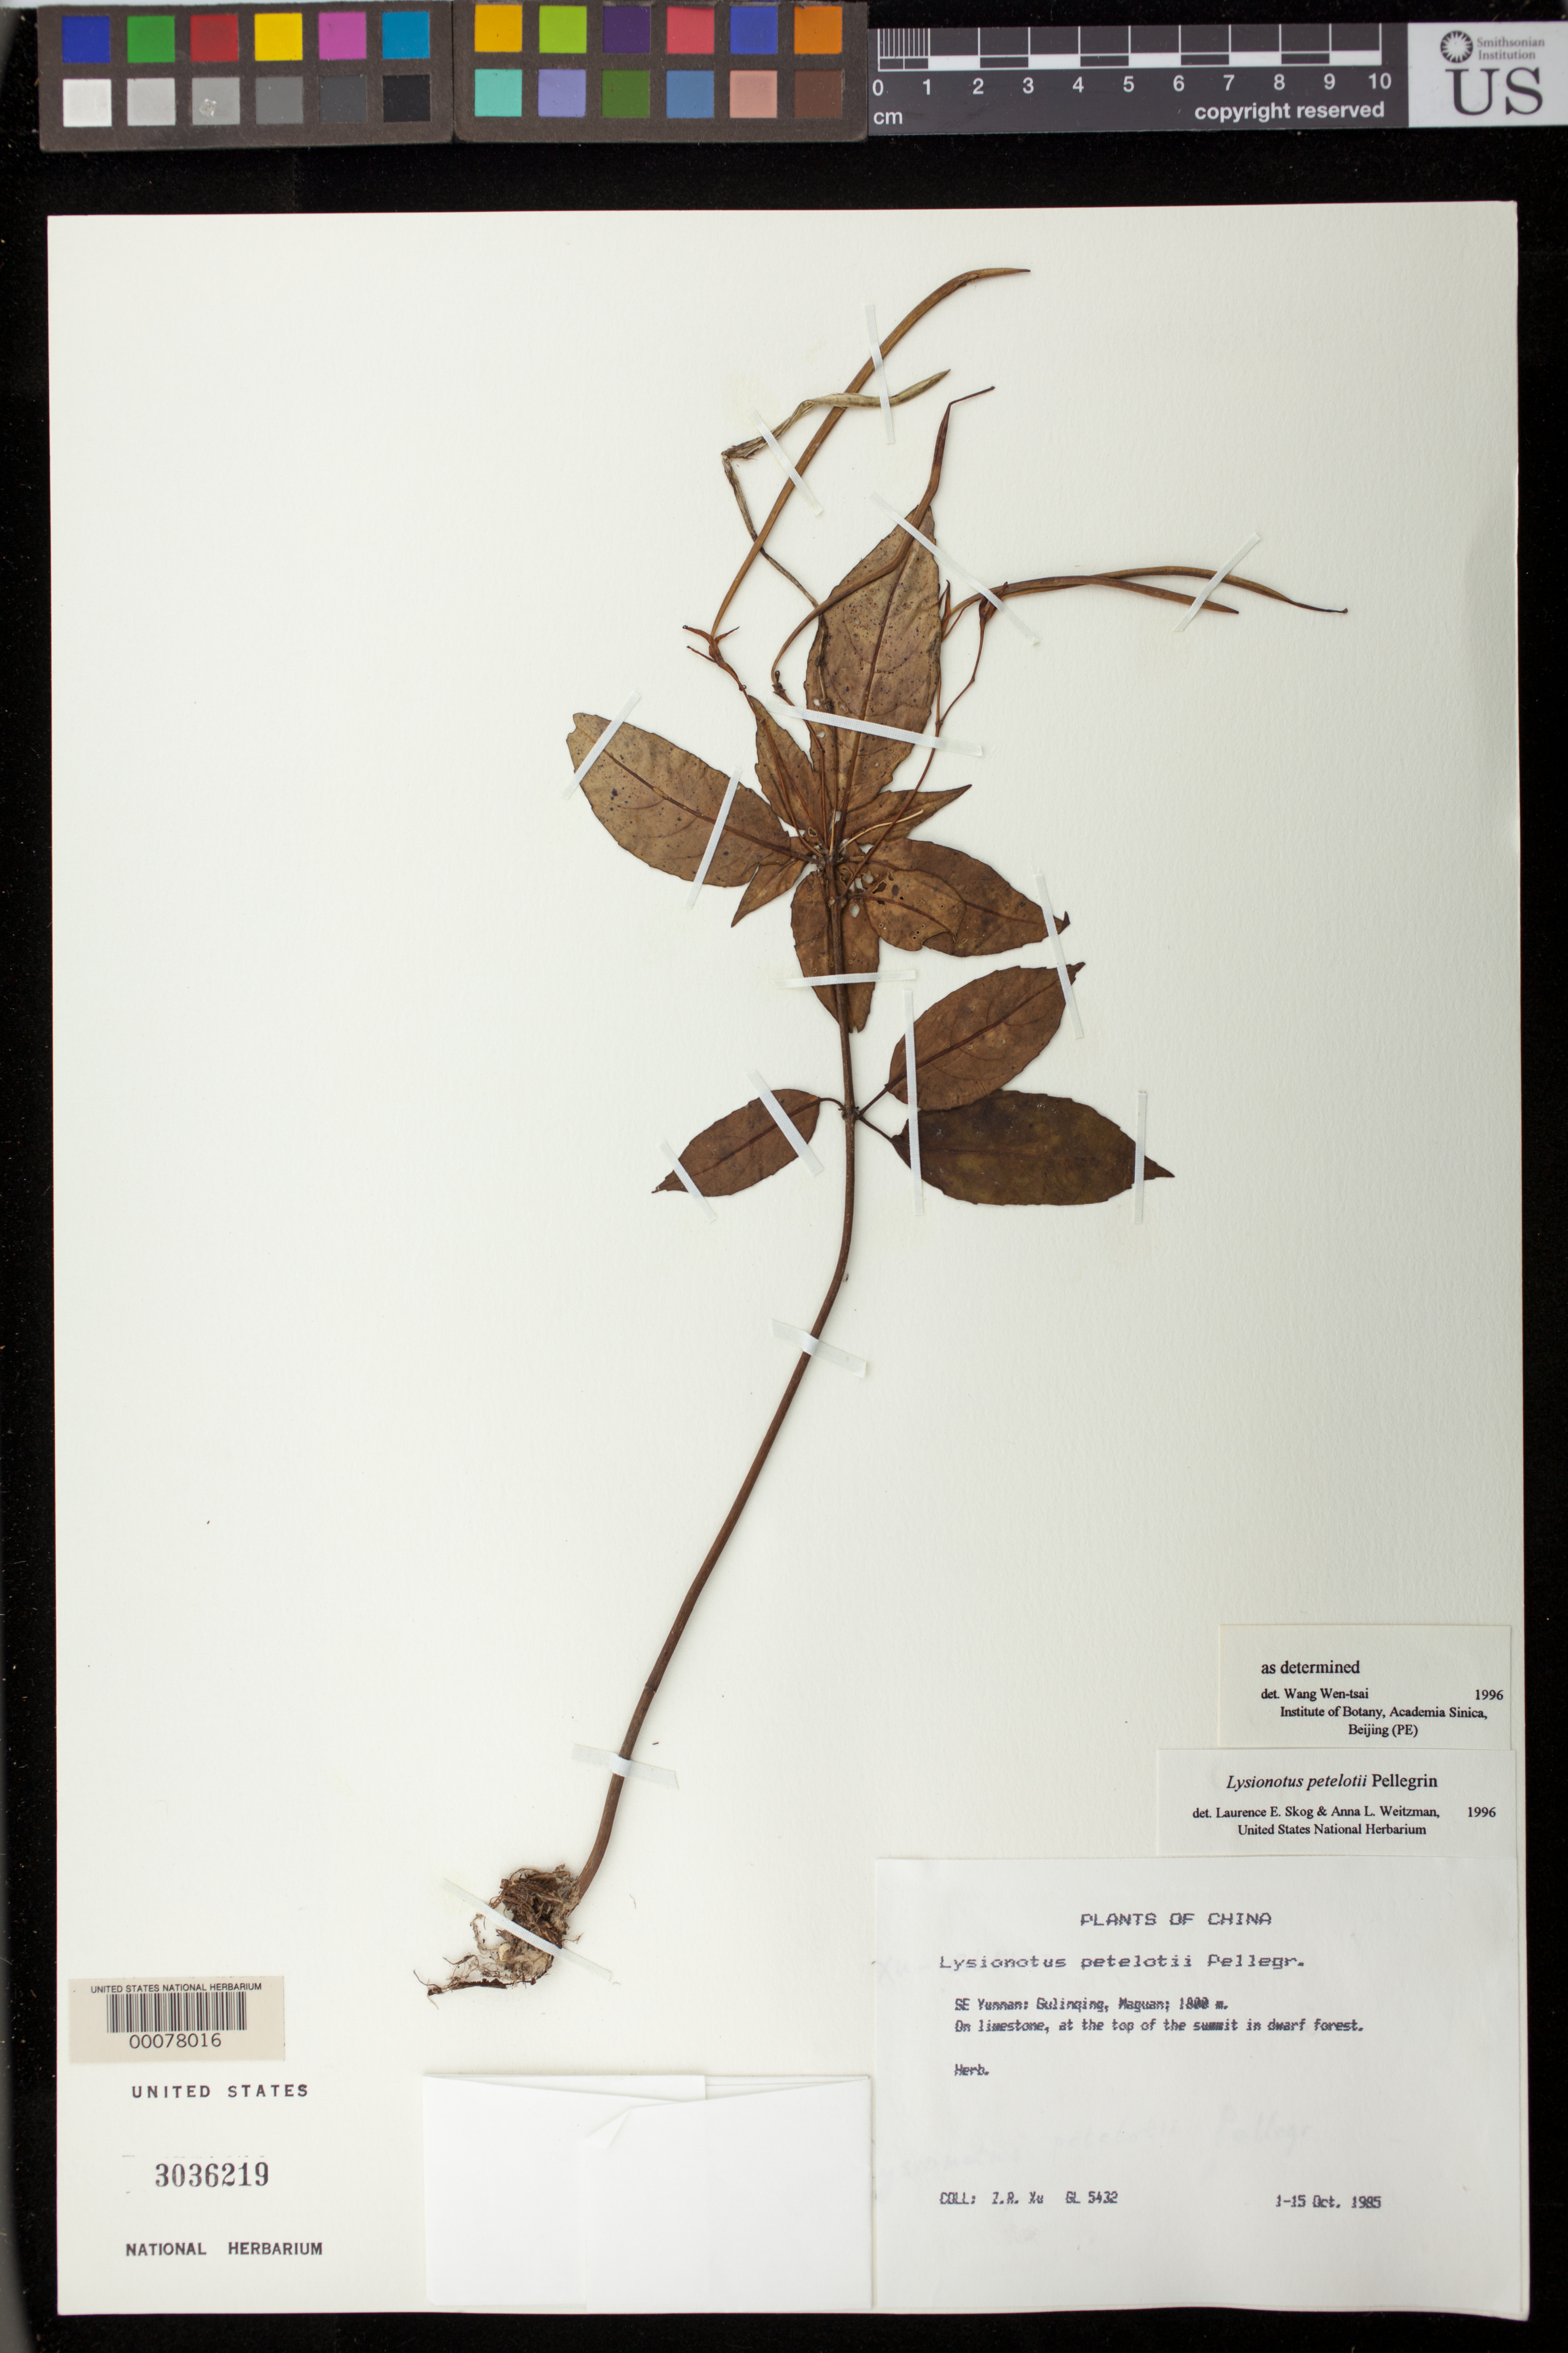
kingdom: Plantae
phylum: Tracheophyta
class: Magnoliopsida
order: Lamiales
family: Gesneriaceae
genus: Lysionotus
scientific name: Lysionotus petelotii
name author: Pellegr.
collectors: Z. Xu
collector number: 5432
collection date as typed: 01-15 Oct 1985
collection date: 1985-10-01/1985-10-15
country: China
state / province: Yunnan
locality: Gulinging, maguan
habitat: On limestone, at the top of the summit in dwarf forest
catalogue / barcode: US 3036219